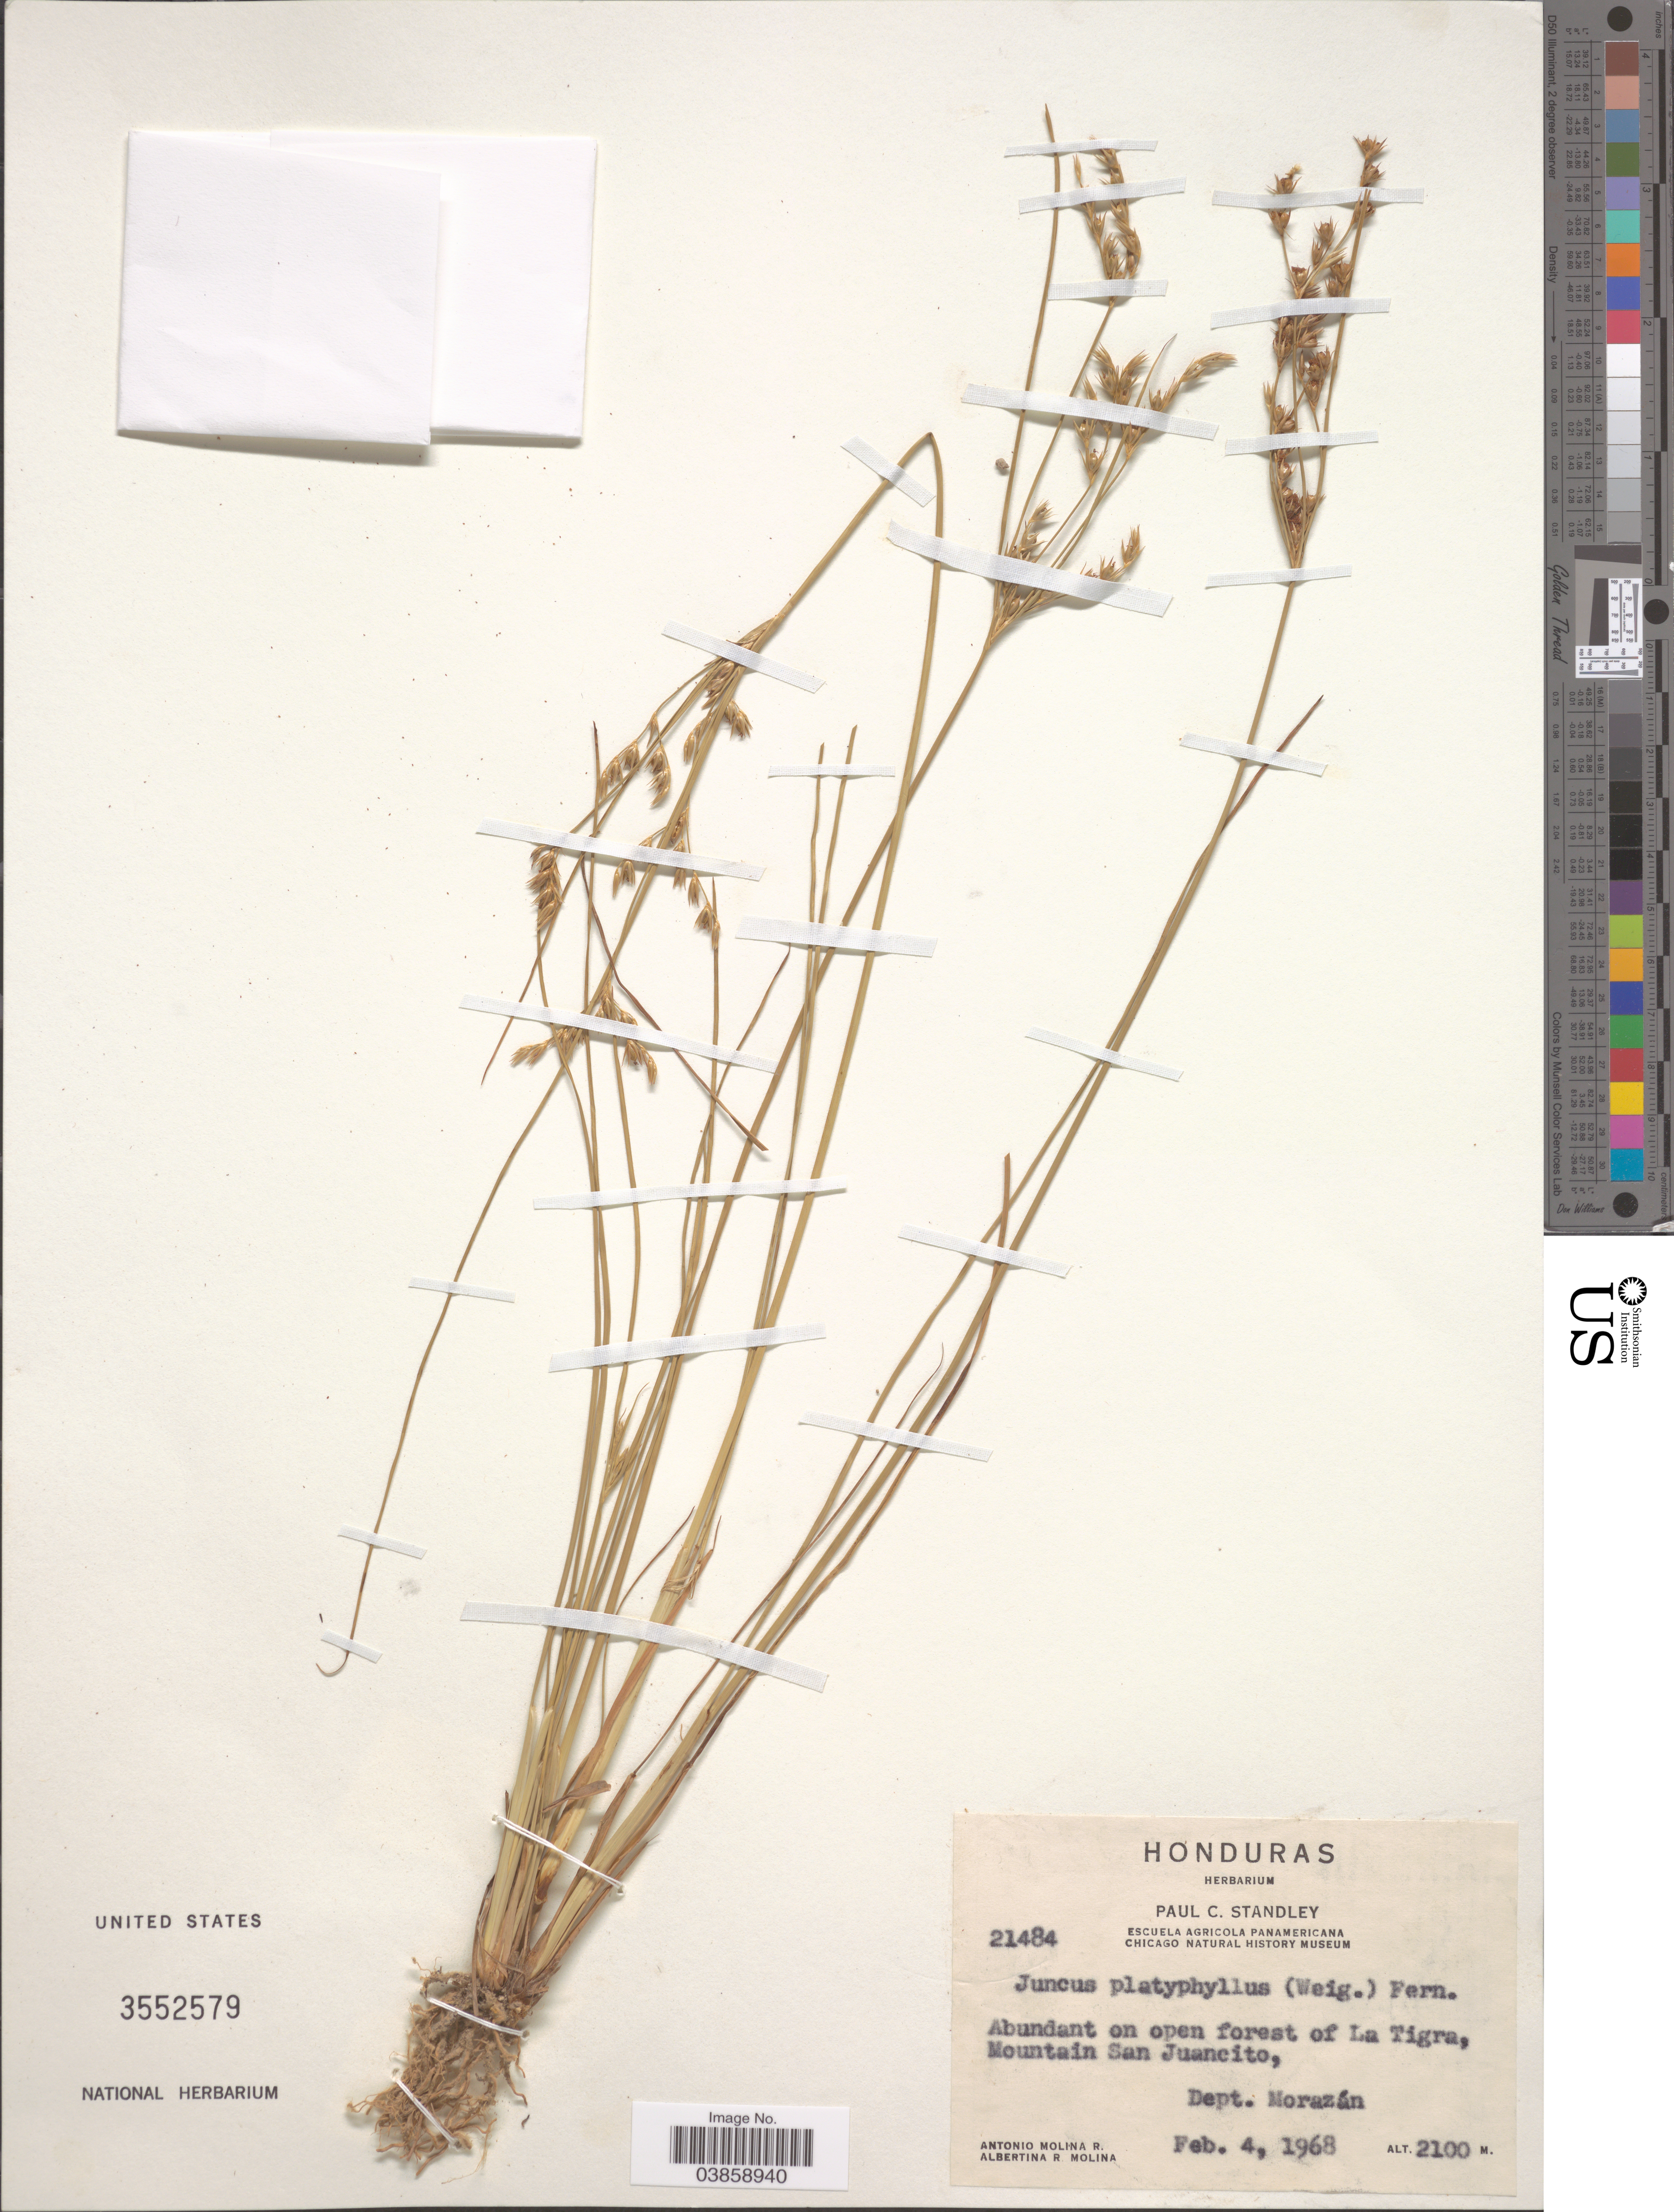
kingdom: Plantae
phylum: Tracheophyta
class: Liliopsida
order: Poales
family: Juncaceae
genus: Juncus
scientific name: Juncus platyphyllus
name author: (Wiegand) Fernald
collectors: A. Molina R. & A. R. Molina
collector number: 21484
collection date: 1968-02-04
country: Honduras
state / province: Fco. Morazán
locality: On open forest of La Tigra, Mountain San Juancito, Dept. Morazán.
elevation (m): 2100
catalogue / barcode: US 3552579